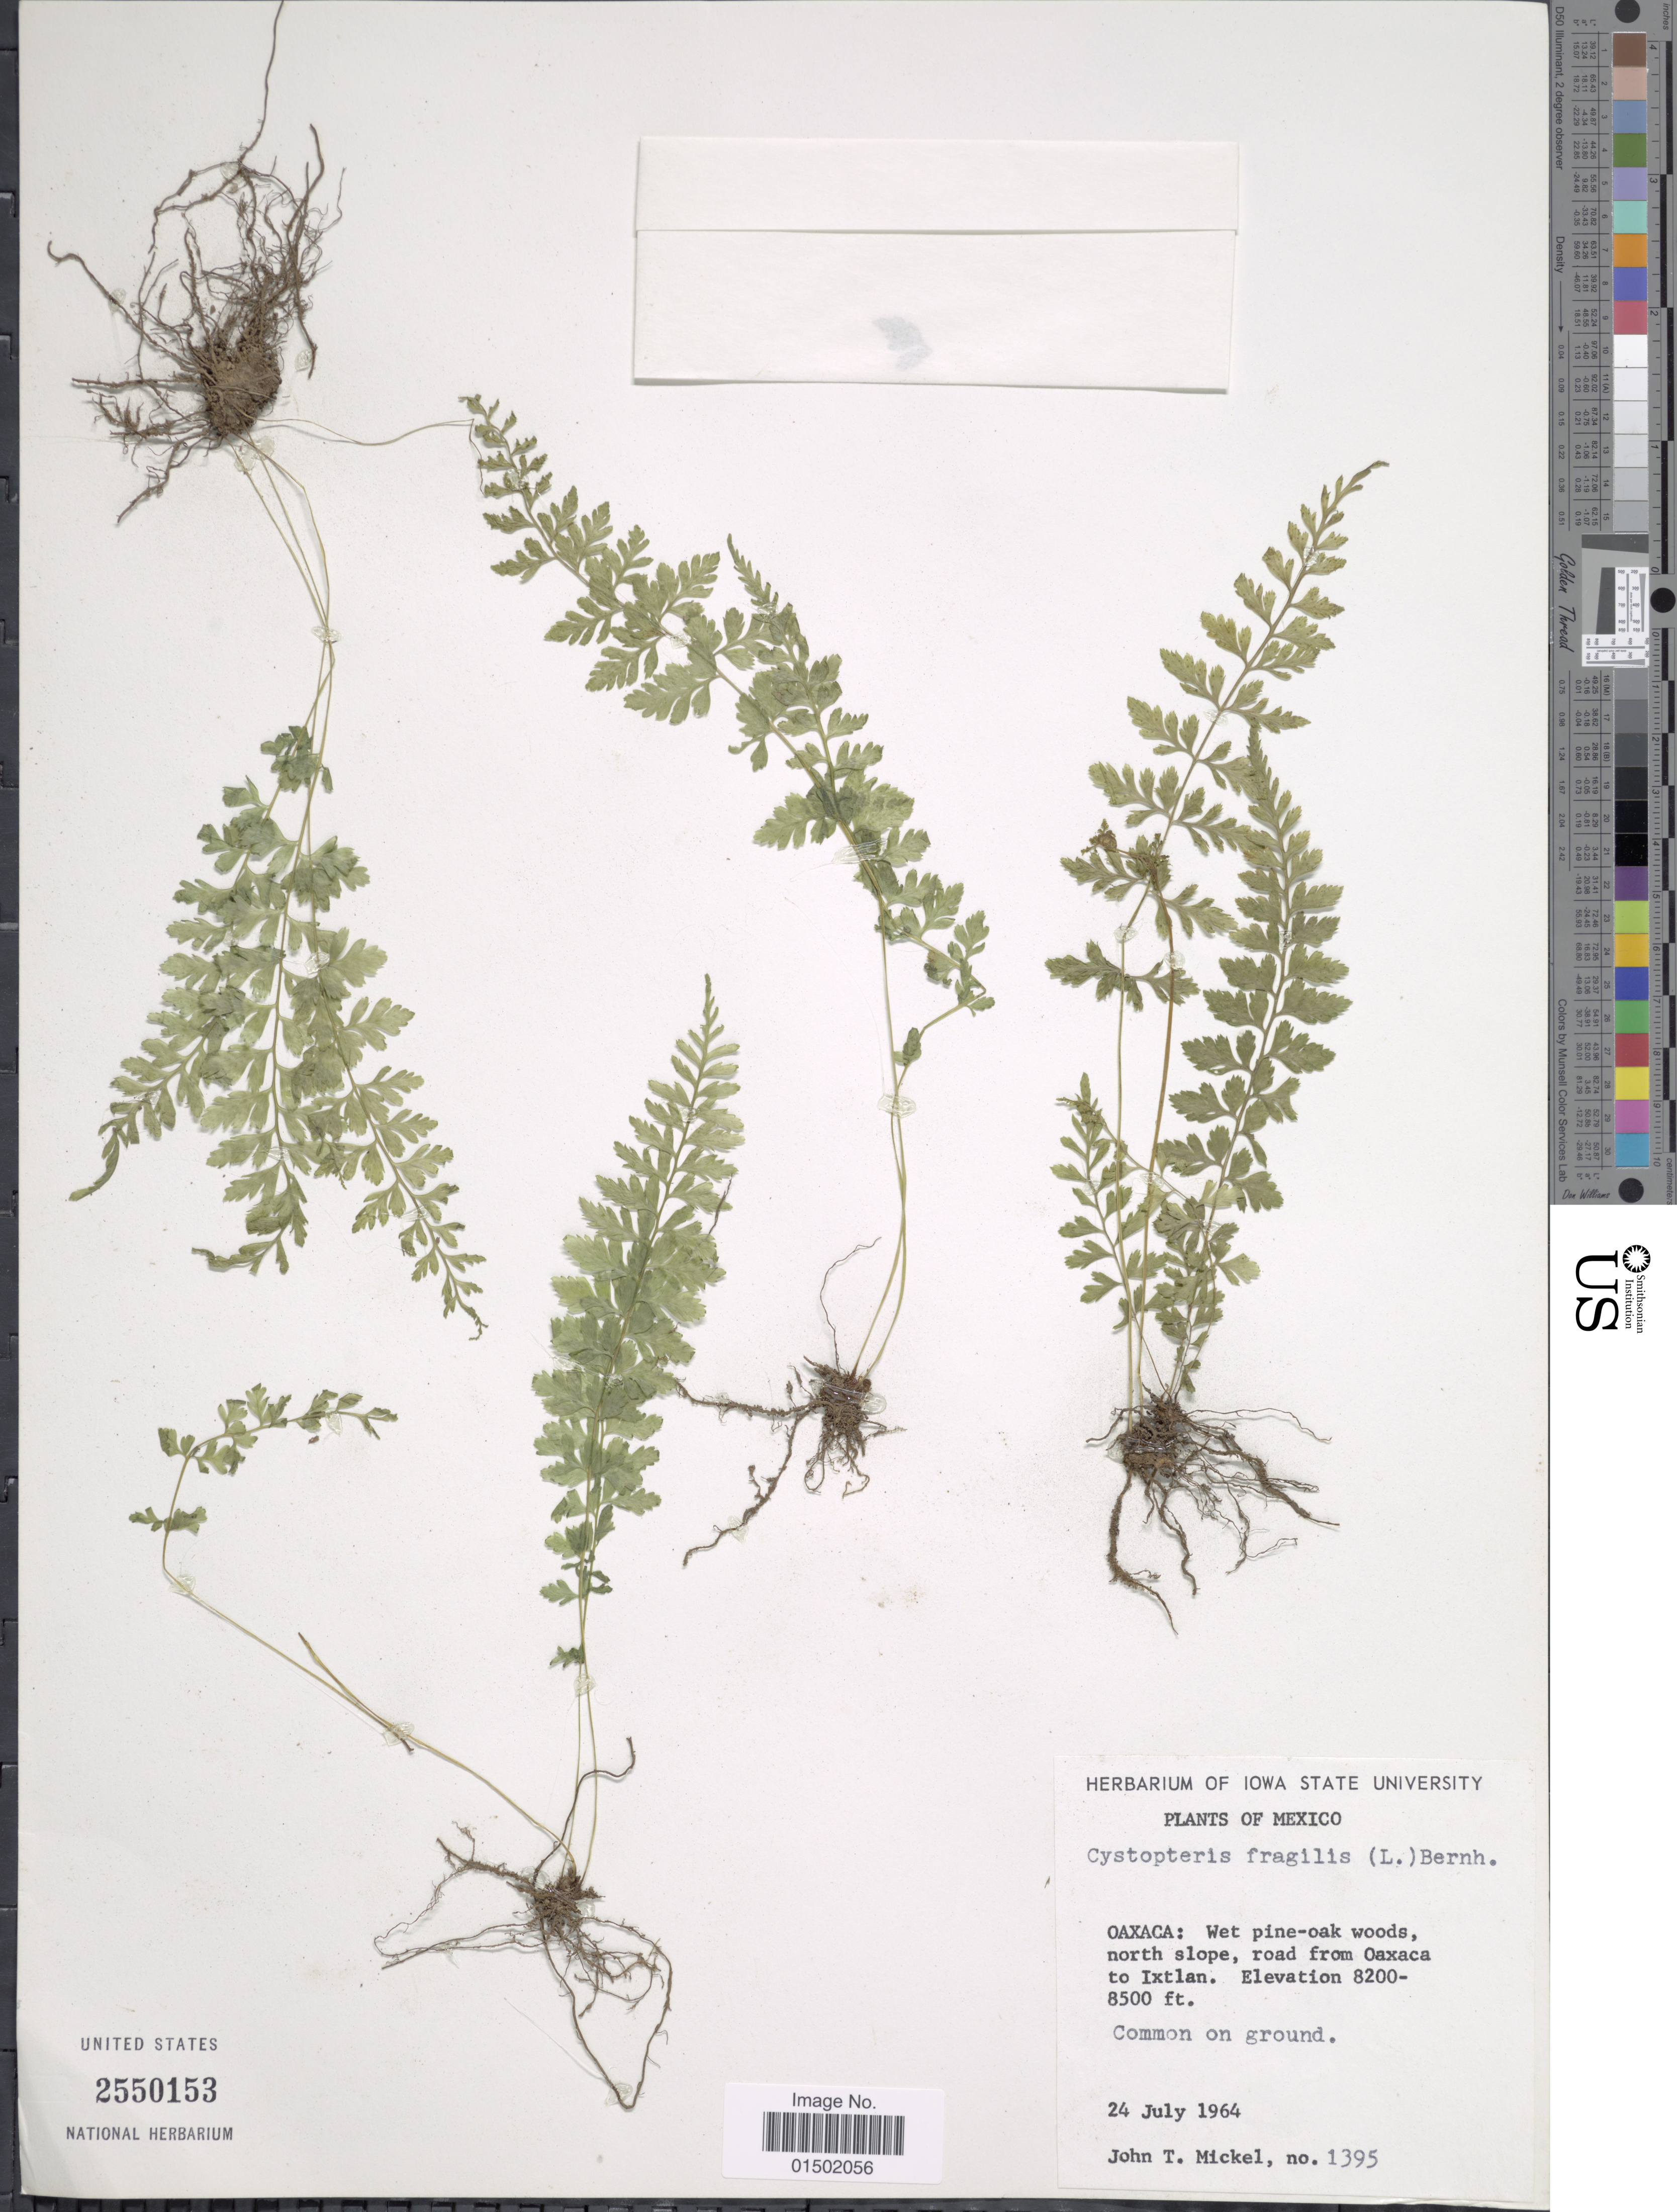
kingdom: Plantae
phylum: Tracheophyta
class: Polypodiopsida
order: Polypodiales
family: Cystopteridaceae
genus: Cystopteris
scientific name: Cystopteris fragilis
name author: (L.) Bernh.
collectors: J. T. Mickel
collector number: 1395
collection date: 1964-07-24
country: Mexico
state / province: Oaxaca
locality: Wet pine-oak woods, north slope, road from Oaxaca to Ixtlan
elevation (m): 2499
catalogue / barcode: US 2550153